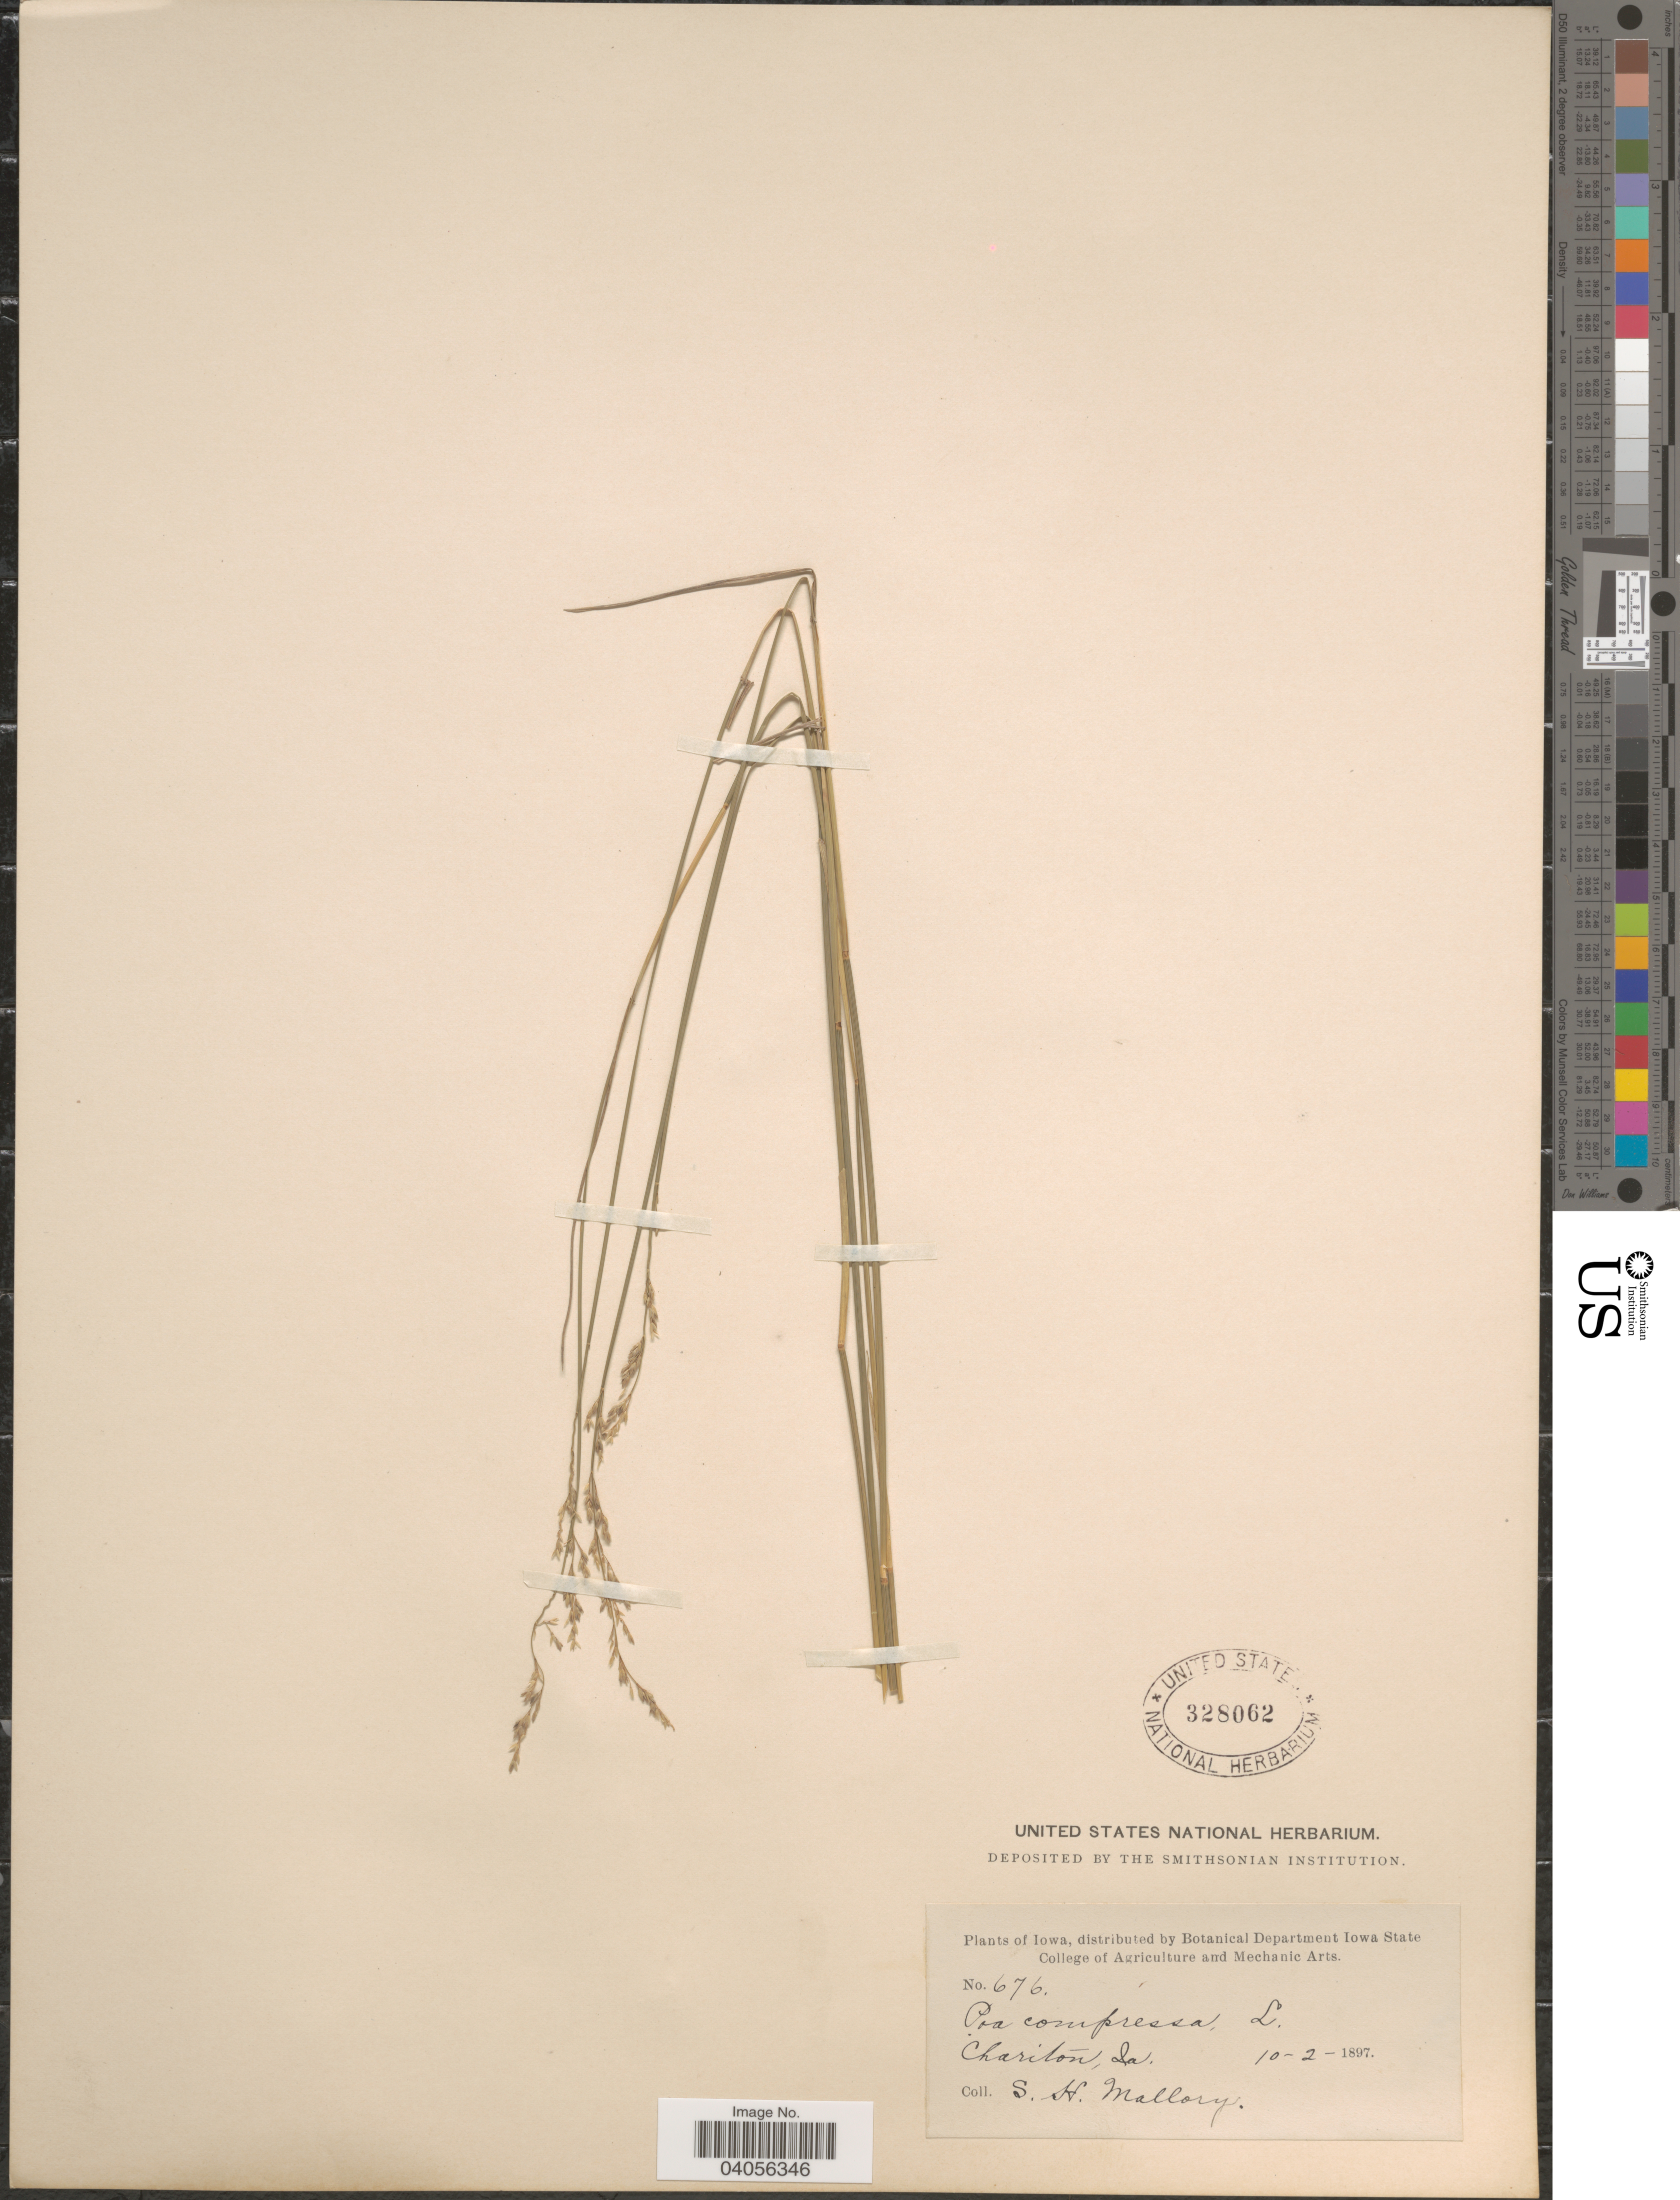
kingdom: Plantae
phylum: Tracheophyta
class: Liliopsida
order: Poales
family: Poaceae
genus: Poa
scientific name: Poa compressa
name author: L.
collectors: S. Mallory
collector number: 676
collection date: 1897-10-02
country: United States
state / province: Iowa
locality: Chariton.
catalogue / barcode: US 328062